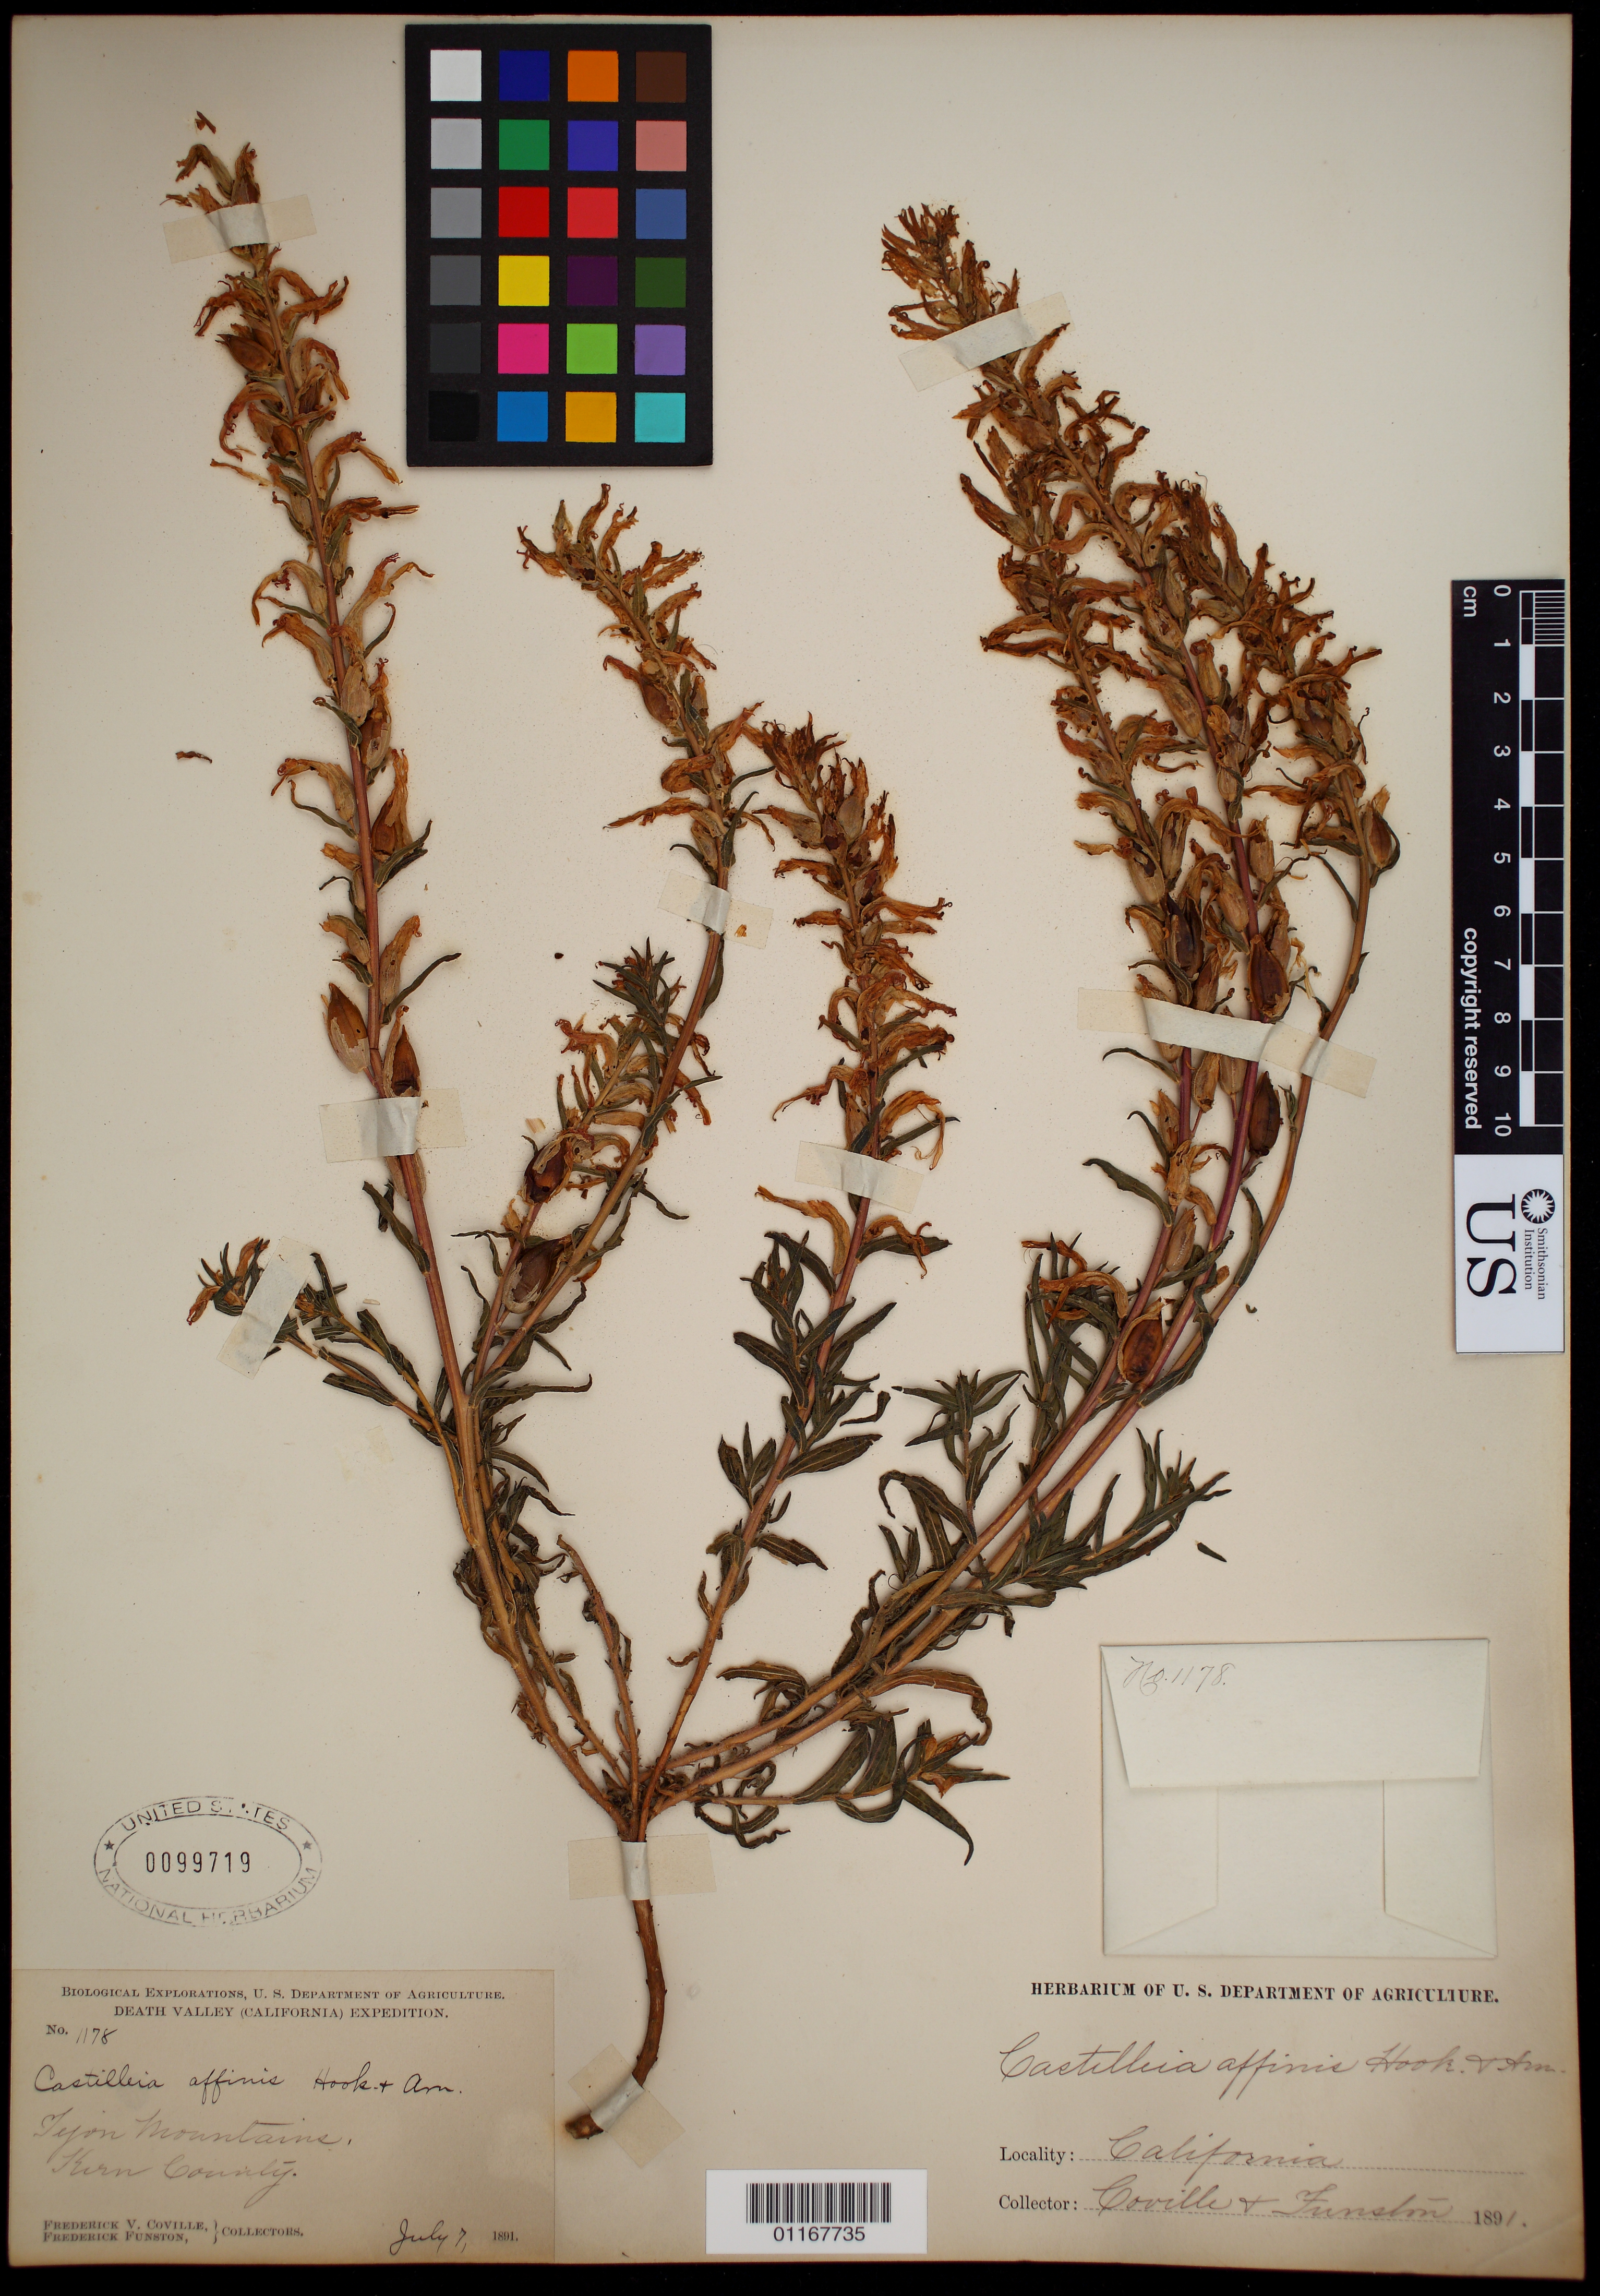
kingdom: Plantae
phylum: Tracheophyta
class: Magnoliopsida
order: Lamiales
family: Orobanchaceae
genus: Castilleja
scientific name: Castilleja affinis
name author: Hook. & Arn.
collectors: F. V. Coville & F. Funston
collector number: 1178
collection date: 1891-07-07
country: United States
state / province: California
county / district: Kern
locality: Tejon Mountains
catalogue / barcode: US 99719